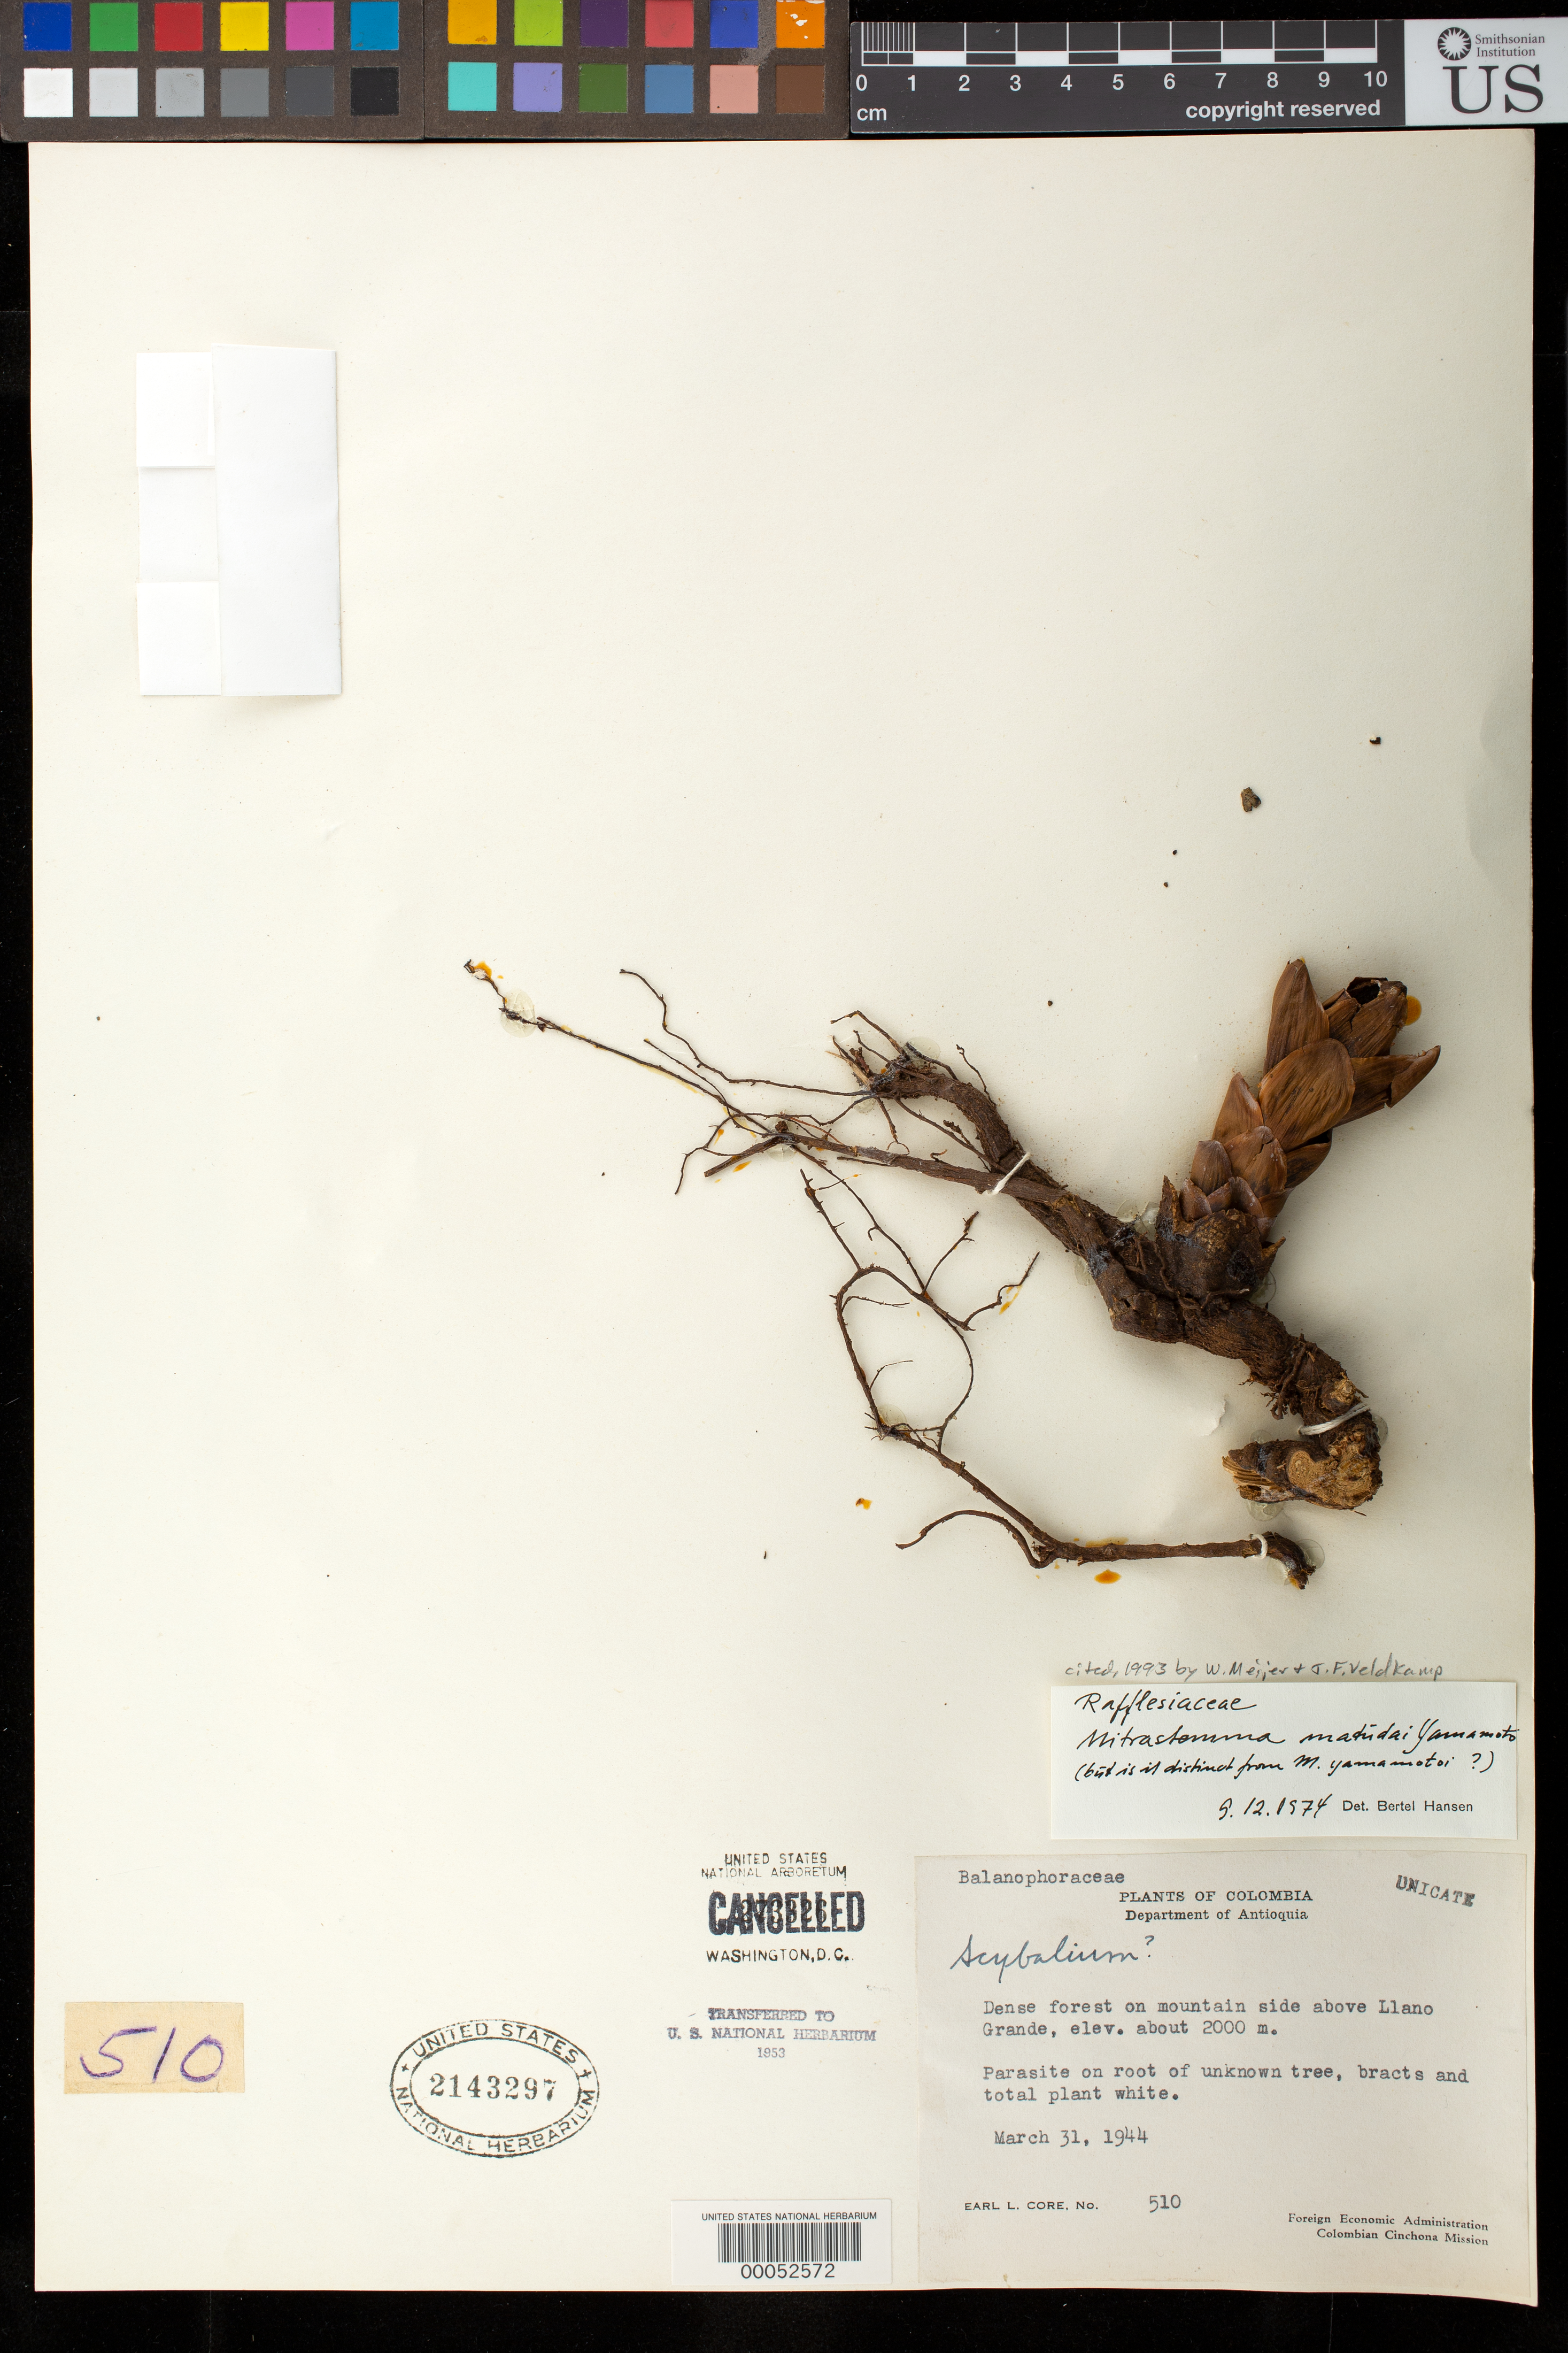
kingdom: Plantae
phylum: Tracheophyta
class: Magnoliopsida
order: Ericales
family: Mitrastemonaceae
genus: Mitrastemon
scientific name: Mitrastemon matudae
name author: Yamam. & Matuda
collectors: E. L. Core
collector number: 510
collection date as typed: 31 Mar 1944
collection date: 1944-03-31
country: Colombia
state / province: Antioquia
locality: Above Llano Grande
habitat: Dense forest on mountain side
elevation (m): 2000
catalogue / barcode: US 2143297